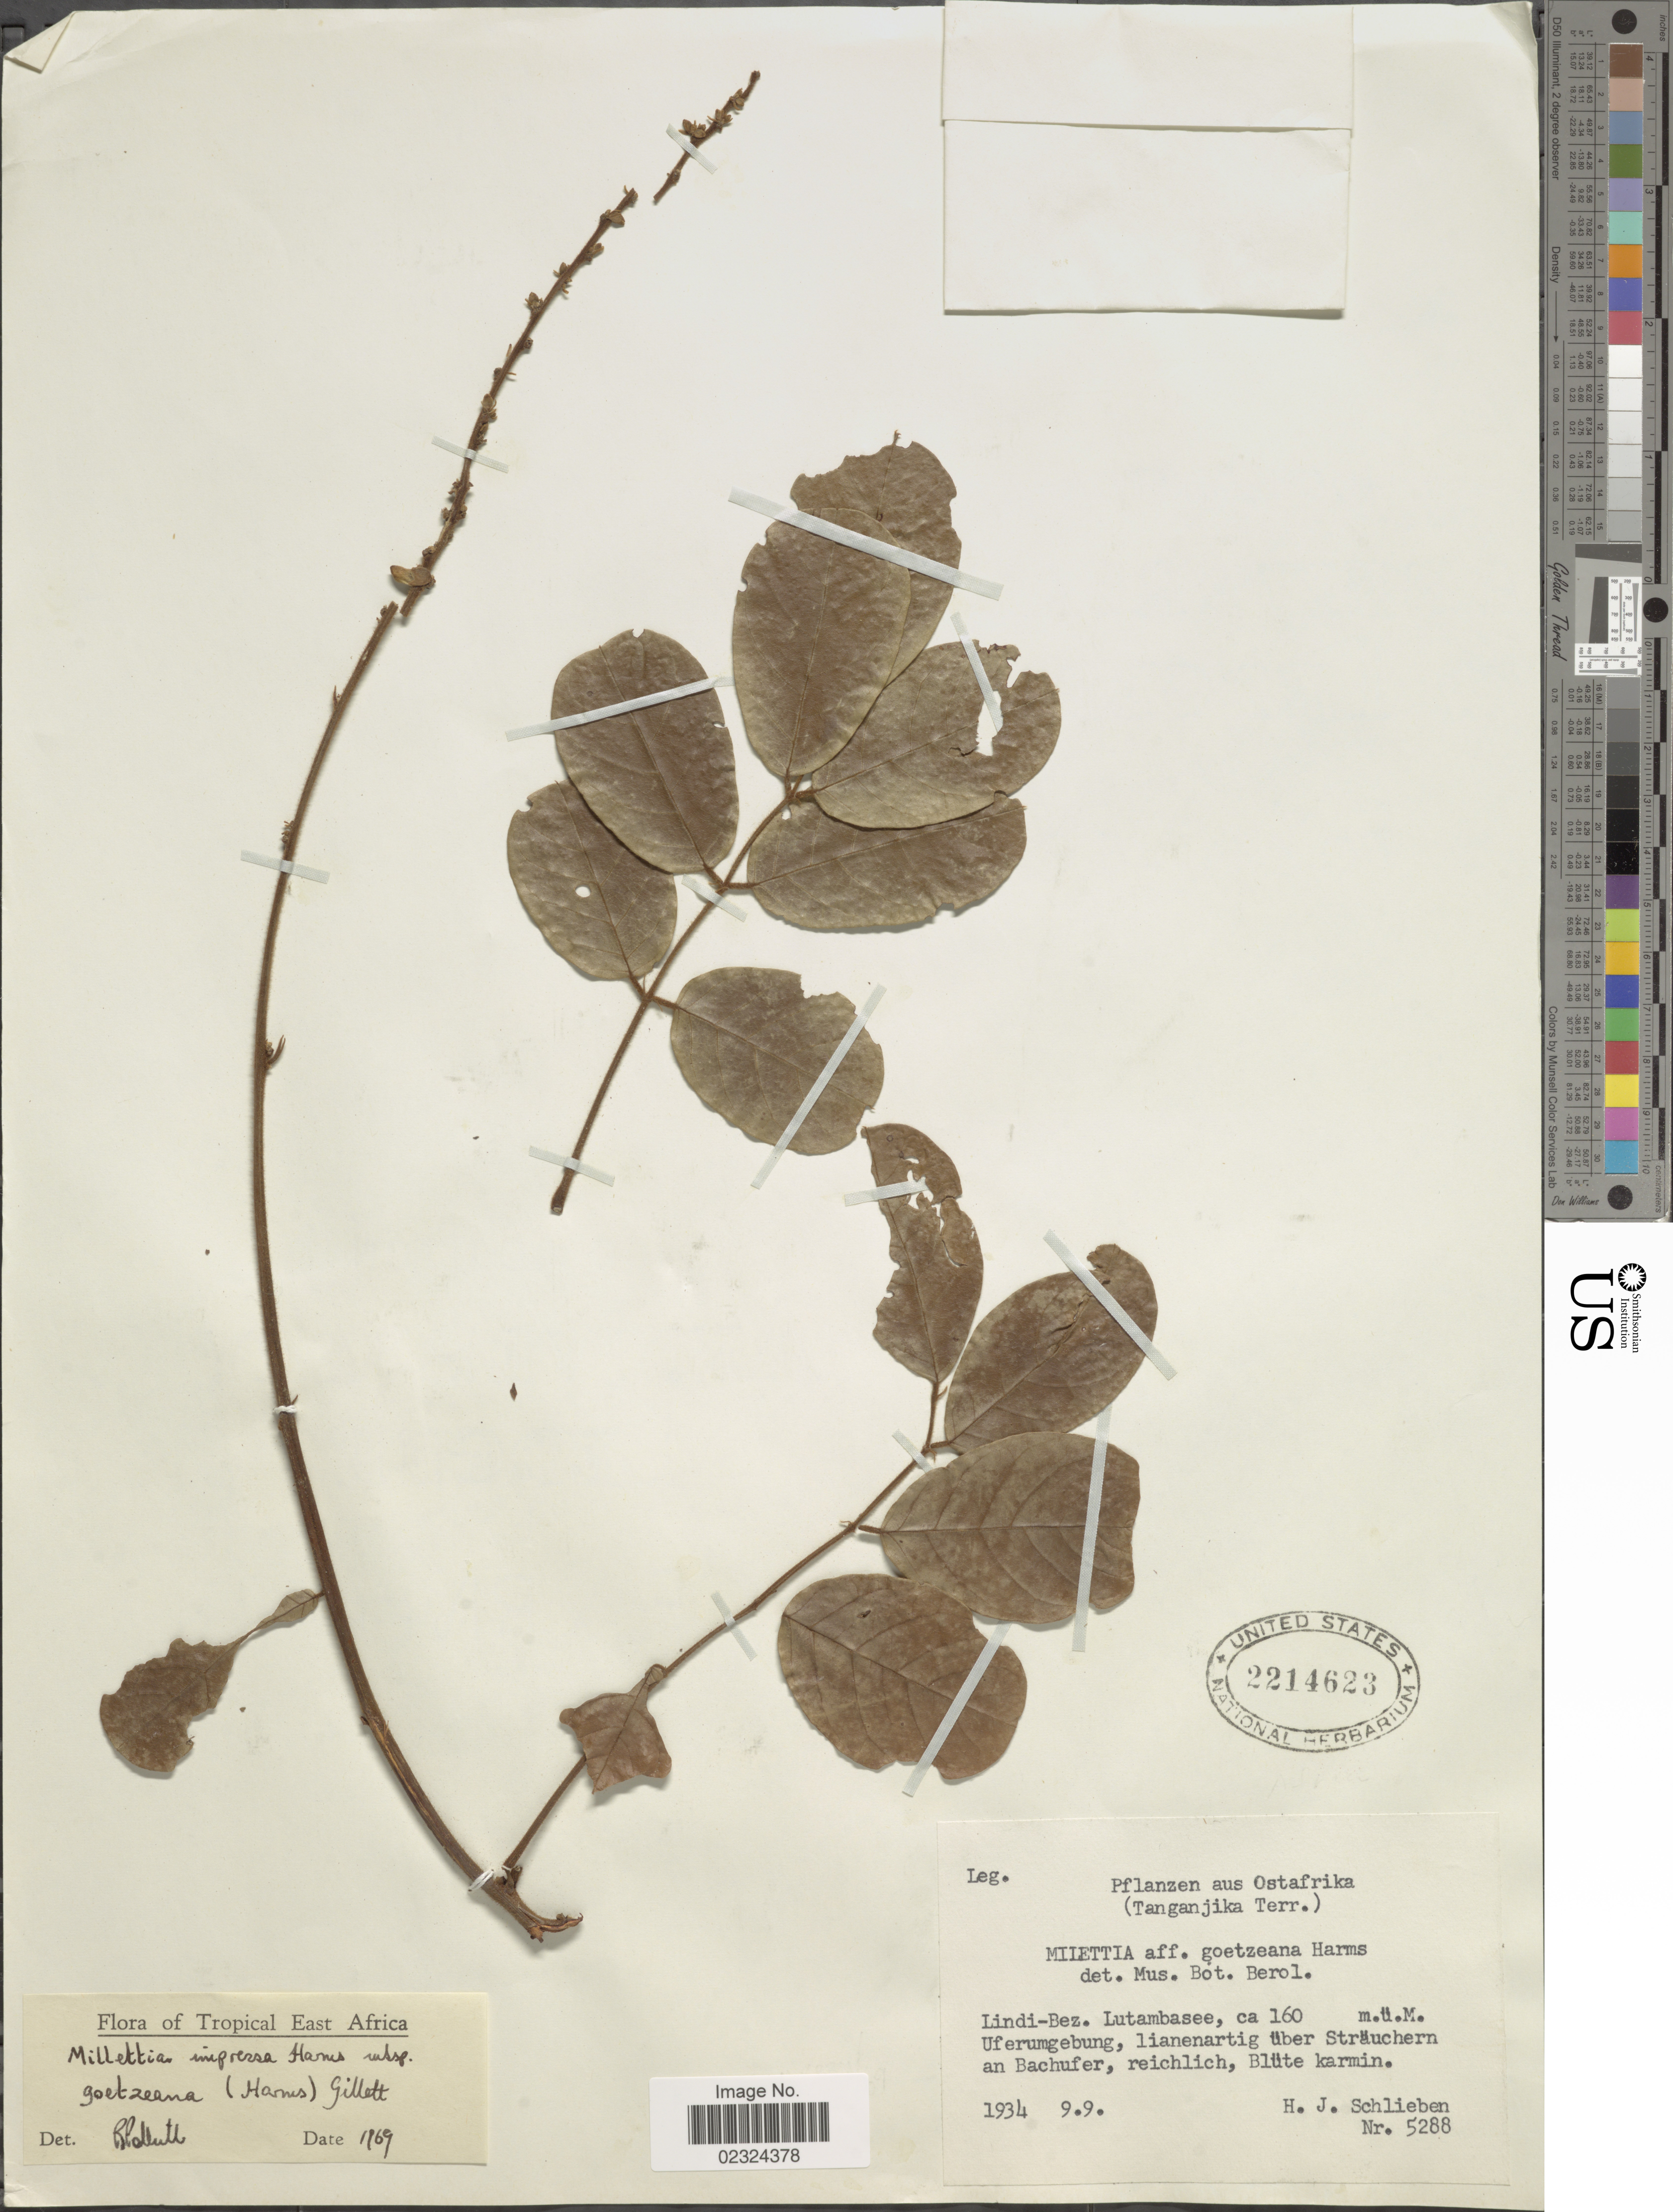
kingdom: Plantae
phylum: Tracheophyta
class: Magnoliopsida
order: Fabales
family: Fabaceae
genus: Millettia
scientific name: Millettia impressa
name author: Harms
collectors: H. J. Schlieben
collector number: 5288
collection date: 1934-09-09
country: Tanzania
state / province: Lindi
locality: Tropical East Africa. Aus Ostafrika. (Tanganjika Terr.) Lindi-Bez. Lutambasee.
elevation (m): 160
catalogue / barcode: US 2214623